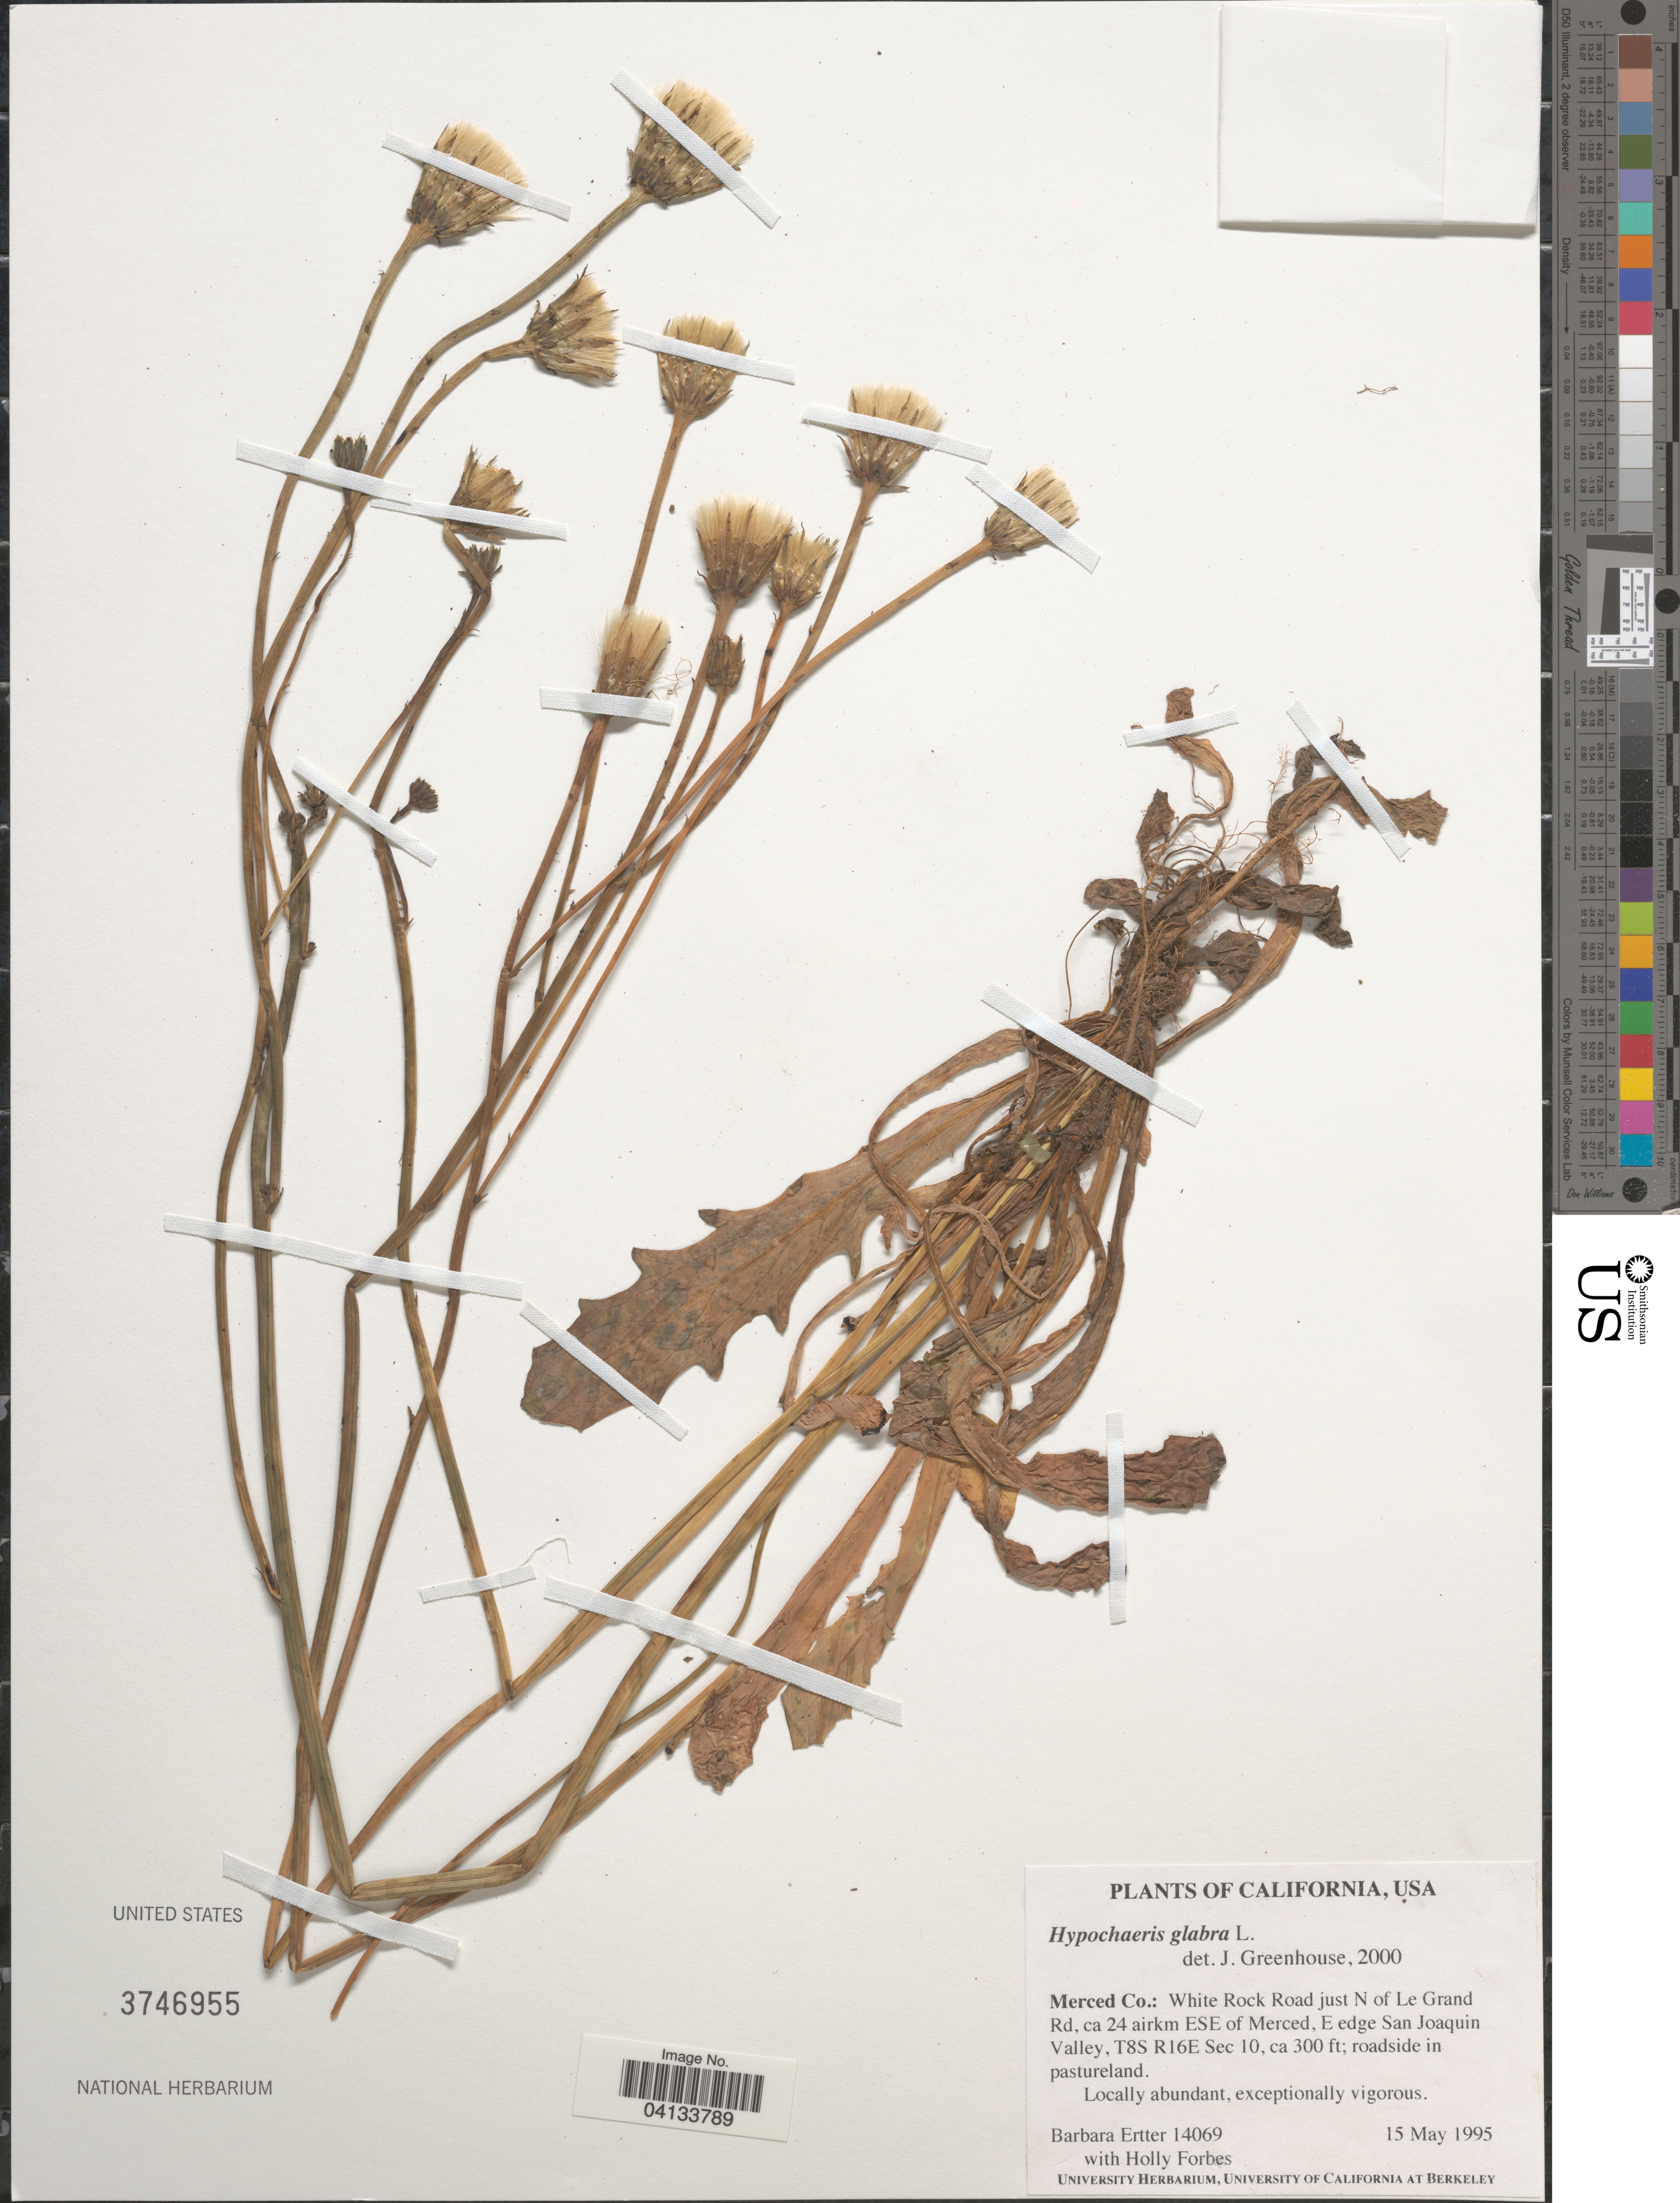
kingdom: Plantae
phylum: Tracheophyta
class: Magnoliopsida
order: Asterales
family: Asteraceae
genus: Hypochaeris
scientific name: Hypochaeris glabra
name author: L.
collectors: B. Ertter & H. Forbes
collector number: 14069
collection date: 1995-05-15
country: United States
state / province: California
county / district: Merced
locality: Merced Co.: White Rock Road just N of Le Grand Rd, ca 24 airkm ESE of Merced, E edge of San Joaquin Valley, T8S R16E Sec 10.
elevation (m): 91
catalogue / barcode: US 3746955